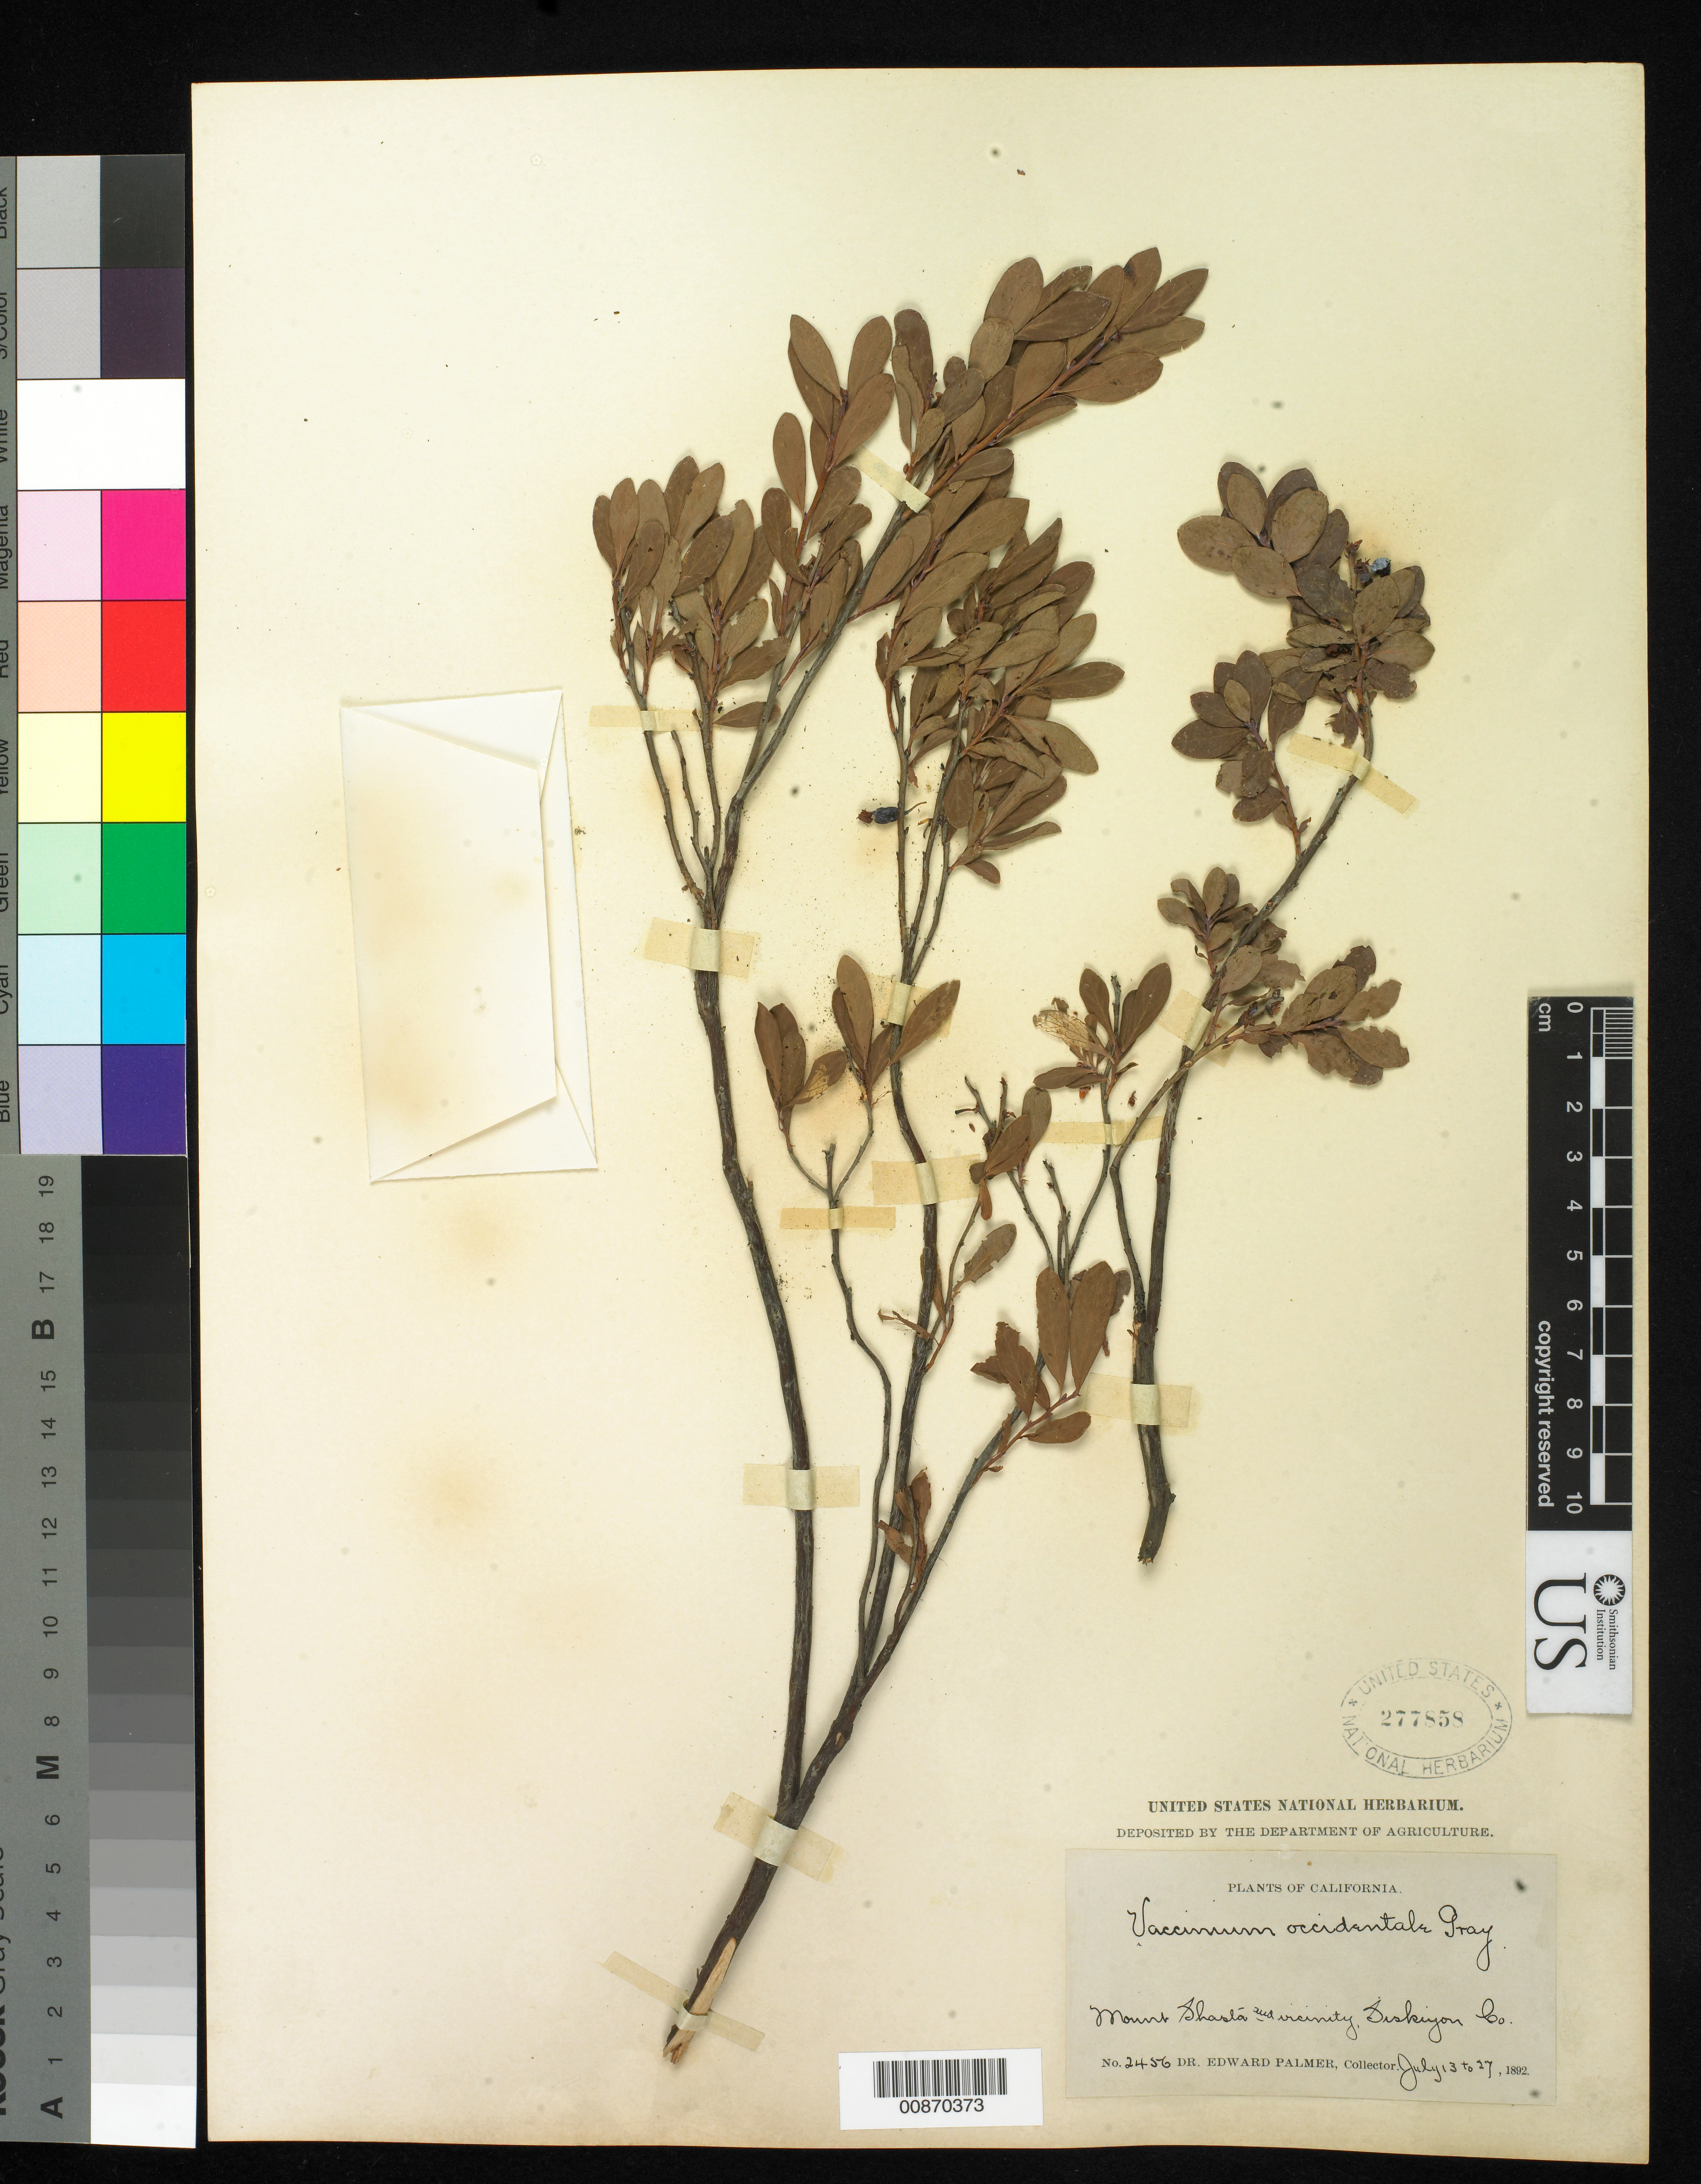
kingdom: Plantae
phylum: Tracheophyta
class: Magnoliopsida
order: Ericales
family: Ericaceae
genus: Vaccinium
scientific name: Vaccinium occidentale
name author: A. Gray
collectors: E. Palmer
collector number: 2456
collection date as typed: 13 Jul 1892 to 27 Jul 1892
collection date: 1892-07-13/1892-07-27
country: United States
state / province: California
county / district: Siskiyou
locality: Mount Shasta and vicinity, Siskiyou County, California.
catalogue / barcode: US 277858